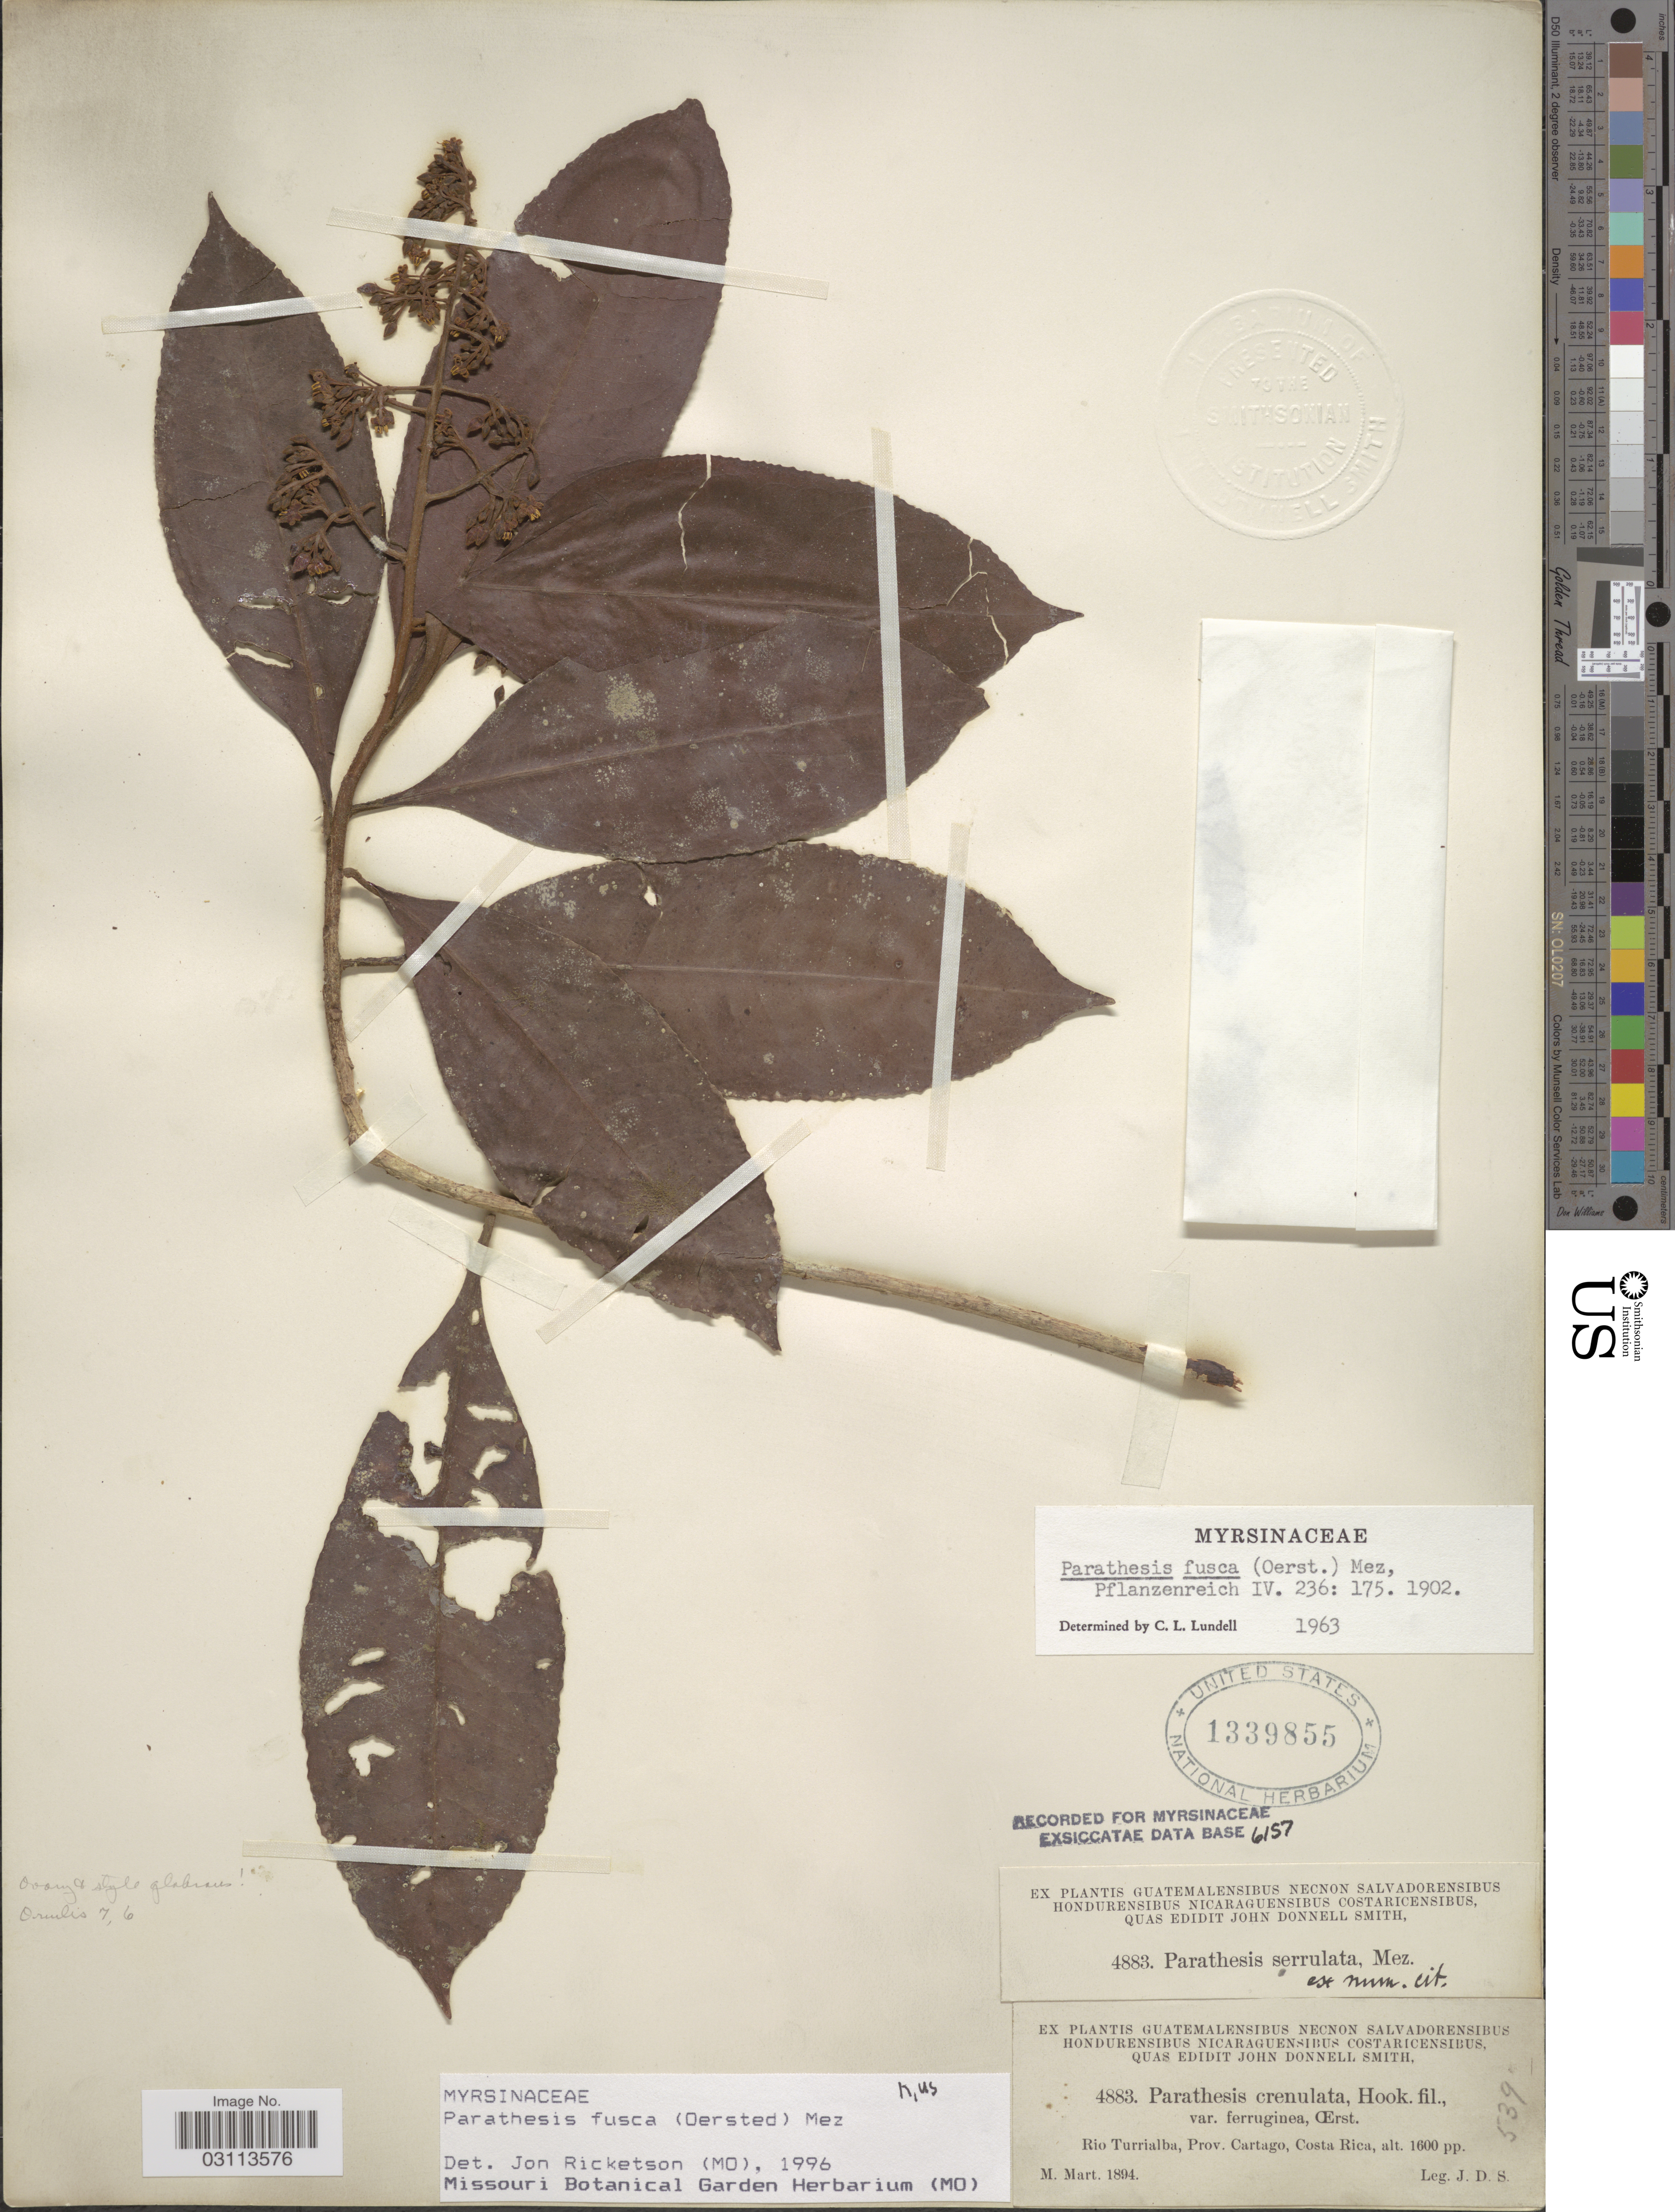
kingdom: Plantae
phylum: Tracheophyta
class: Magnoliopsida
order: Ericales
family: Primulaceae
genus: Parathesis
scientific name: Parathesis fusca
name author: (Oerst.) Mez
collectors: J. Donnell Smith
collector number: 4883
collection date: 1894-03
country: Costa Rica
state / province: Cartago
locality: Rio Turrialba.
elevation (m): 488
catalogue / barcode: US 1339855